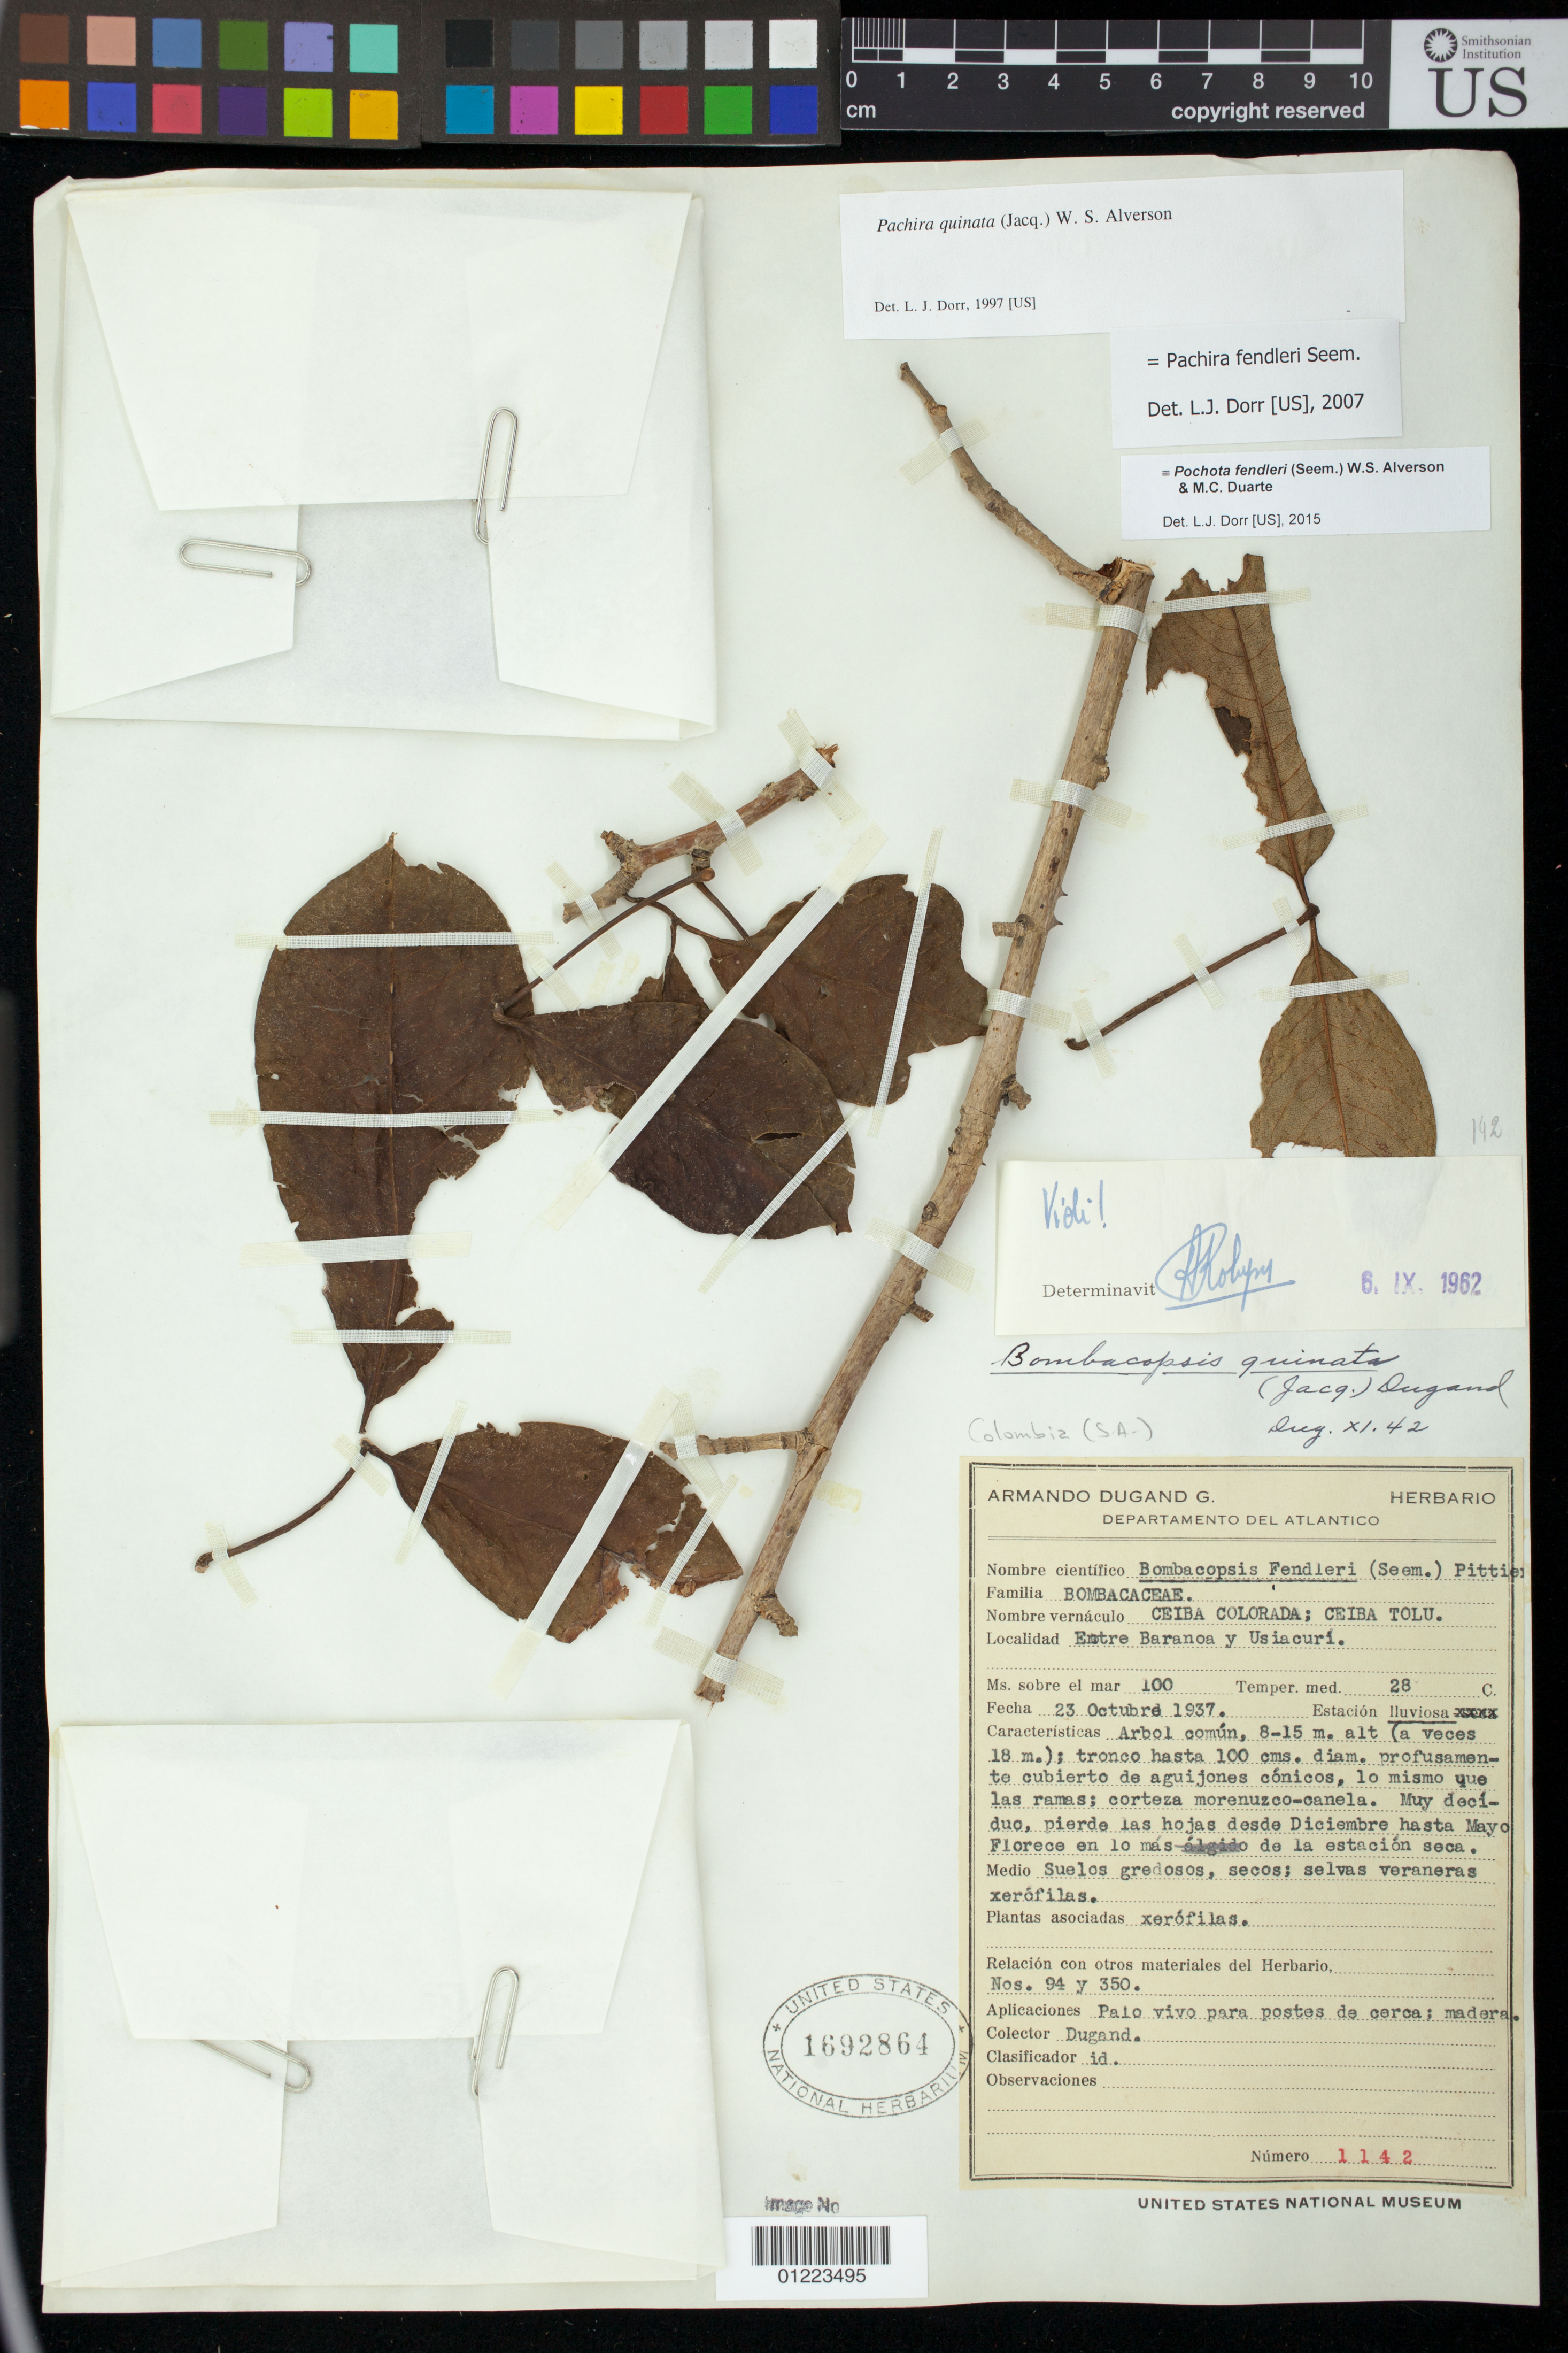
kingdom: Plantae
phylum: Tracheophyta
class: Magnoliopsida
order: Malvales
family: Malvaceae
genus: Pochota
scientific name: Pochota fendleri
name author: (Seem.) W.S. Alverson & M.C. Duarte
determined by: Dorr, L. J., (BOT), Smithsonian Institution - National Museum of Natural History (UNITED STATES)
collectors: A. Dugand G.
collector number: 1142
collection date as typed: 10/23/1937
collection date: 1937-10-23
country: Colombia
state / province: Atlántico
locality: Entre Baranoa y Usiacuri. Estacion Iluviosa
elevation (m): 100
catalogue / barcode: US 1692864